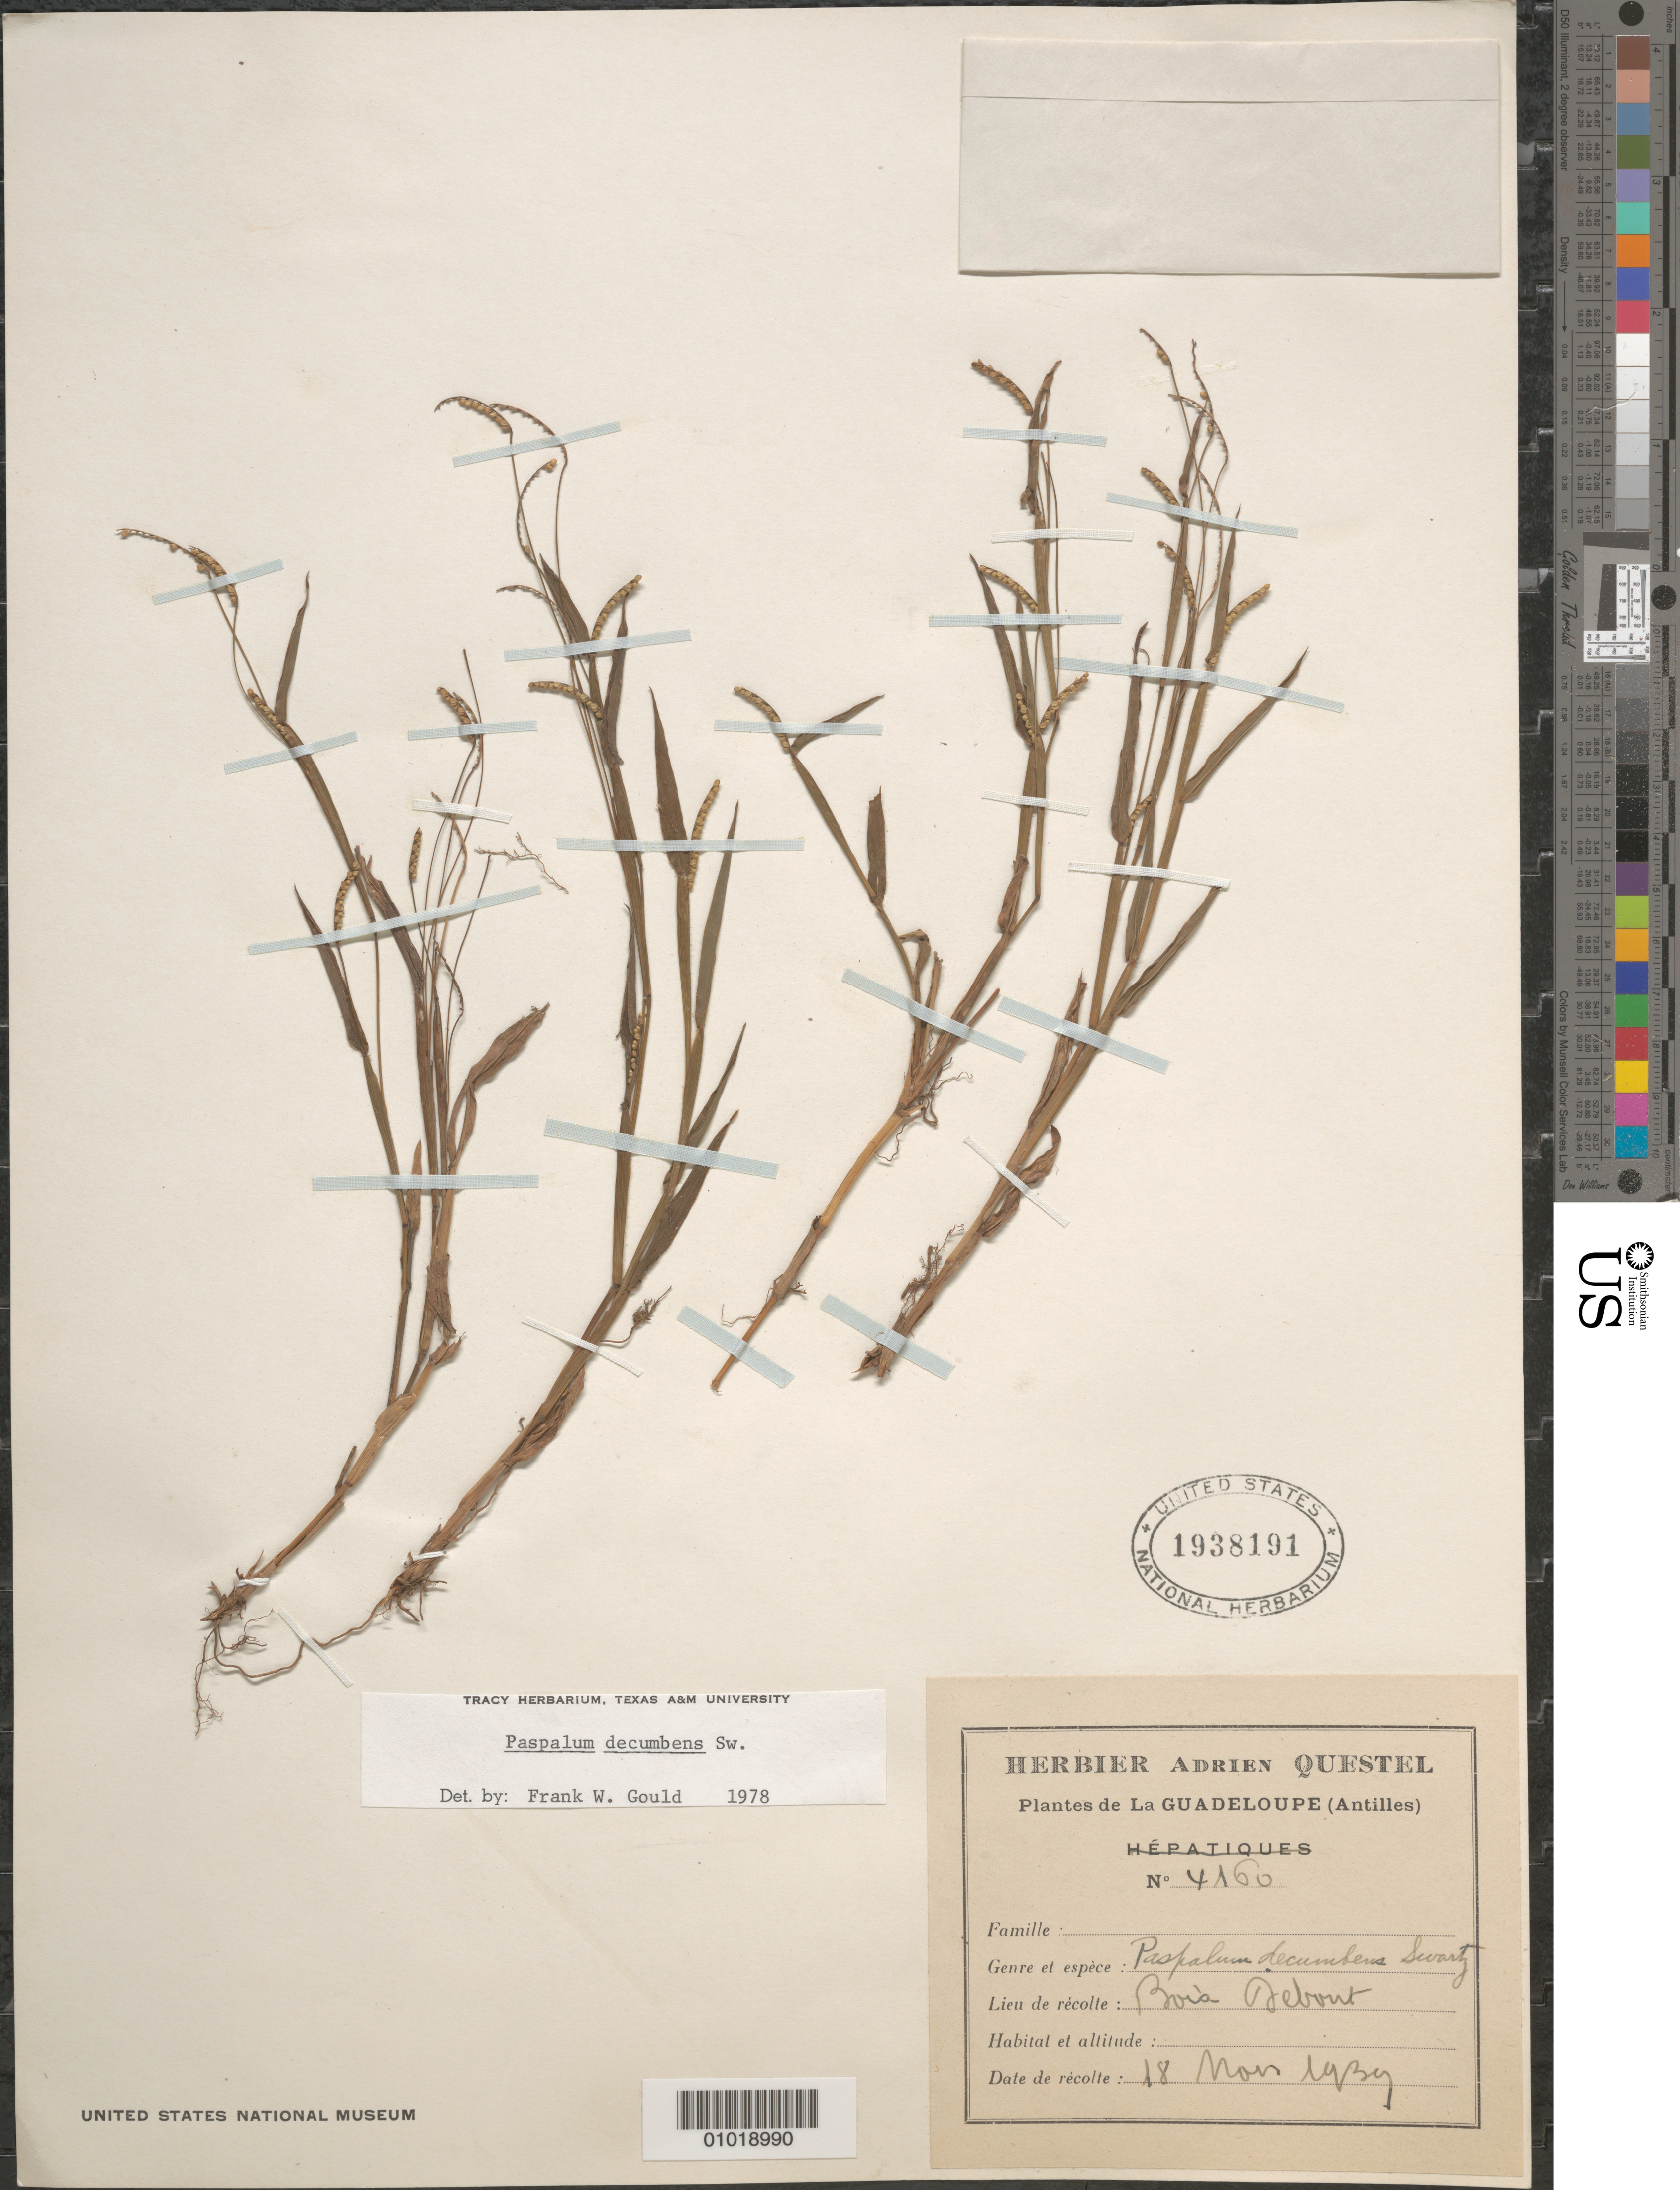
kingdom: Plantae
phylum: Tracheophyta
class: Liliopsida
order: Poales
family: Poaceae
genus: Paspalum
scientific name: Paspalum decumbens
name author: Sw.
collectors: A. Questel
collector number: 4160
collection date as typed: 18 May 1939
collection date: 1939-05-18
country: Guadeloupe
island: Basse Terre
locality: Bois Debout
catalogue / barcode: US 1938191